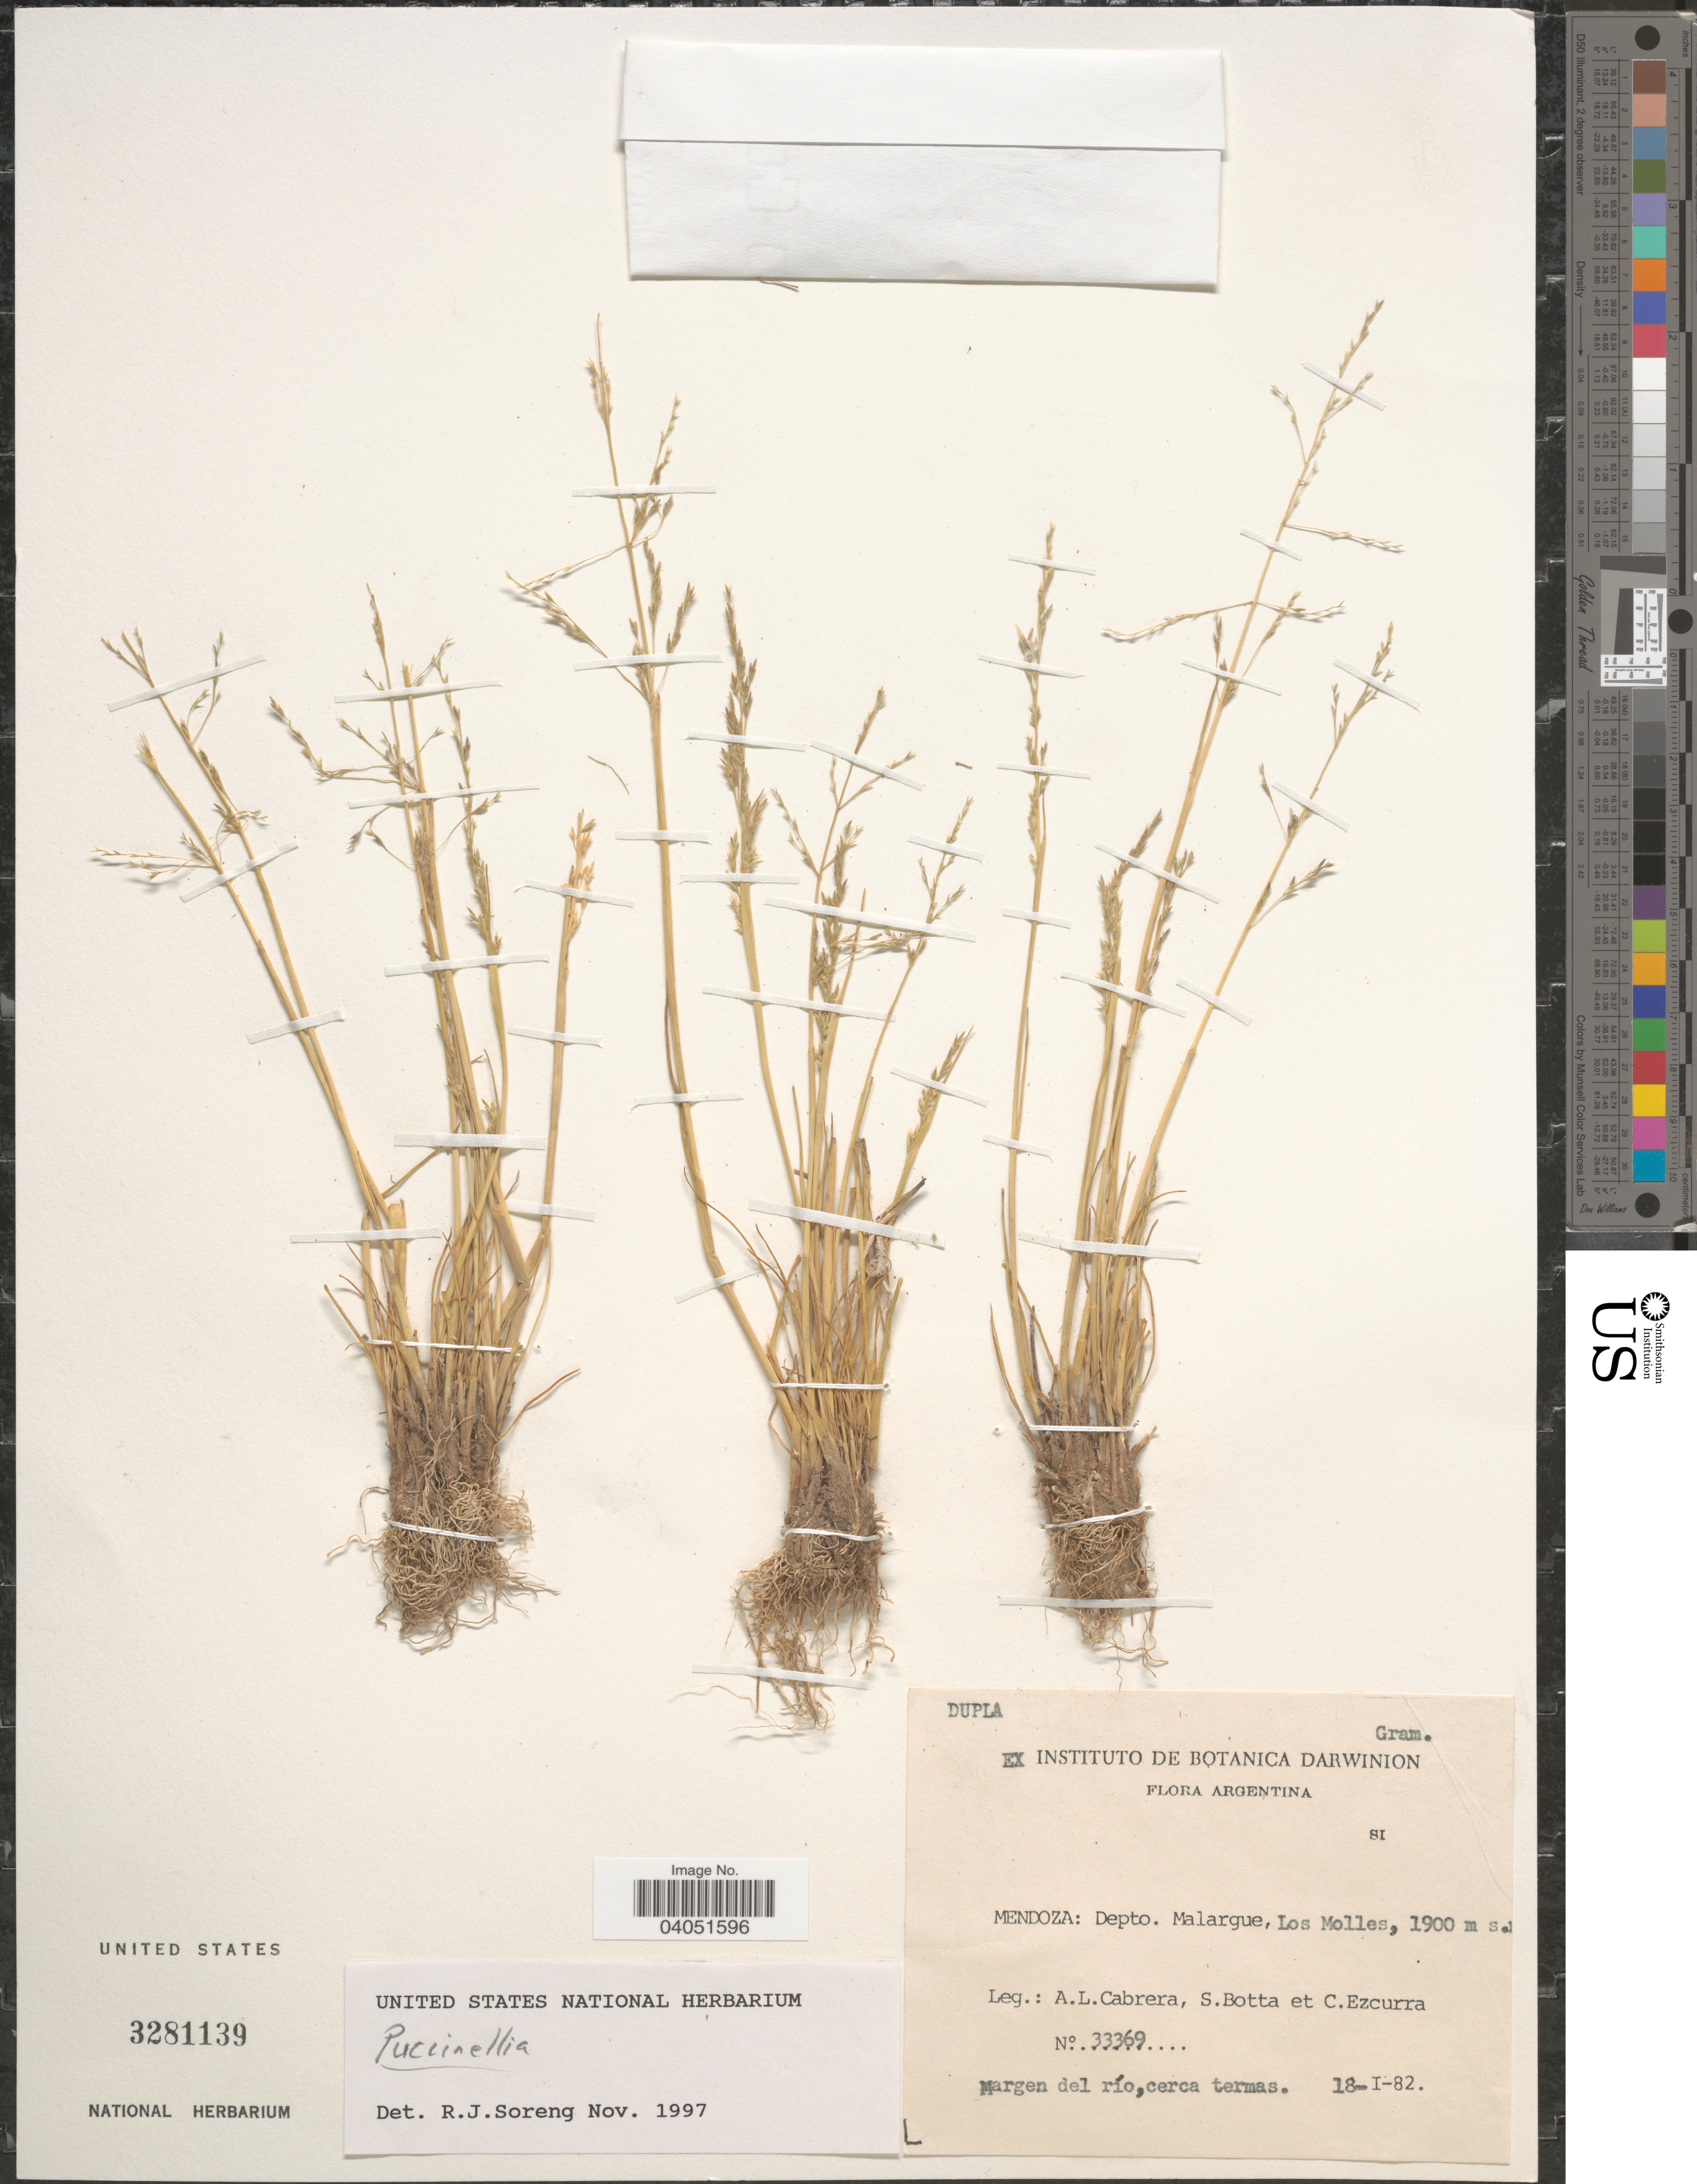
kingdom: Plantae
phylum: Tracheophyta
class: Liliopsida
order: Poales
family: Poaceae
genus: Puccinellia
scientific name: Puccinellia sp.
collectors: A. L. Cabrera, S. Botta & C. Ezcurra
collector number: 33369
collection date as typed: Transcribed d/m/y: 18/1/82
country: Argentina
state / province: Mendoza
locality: Depto. Malargue, Los Molles. Margen del río, cerca termas.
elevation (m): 1900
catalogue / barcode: US 3281139